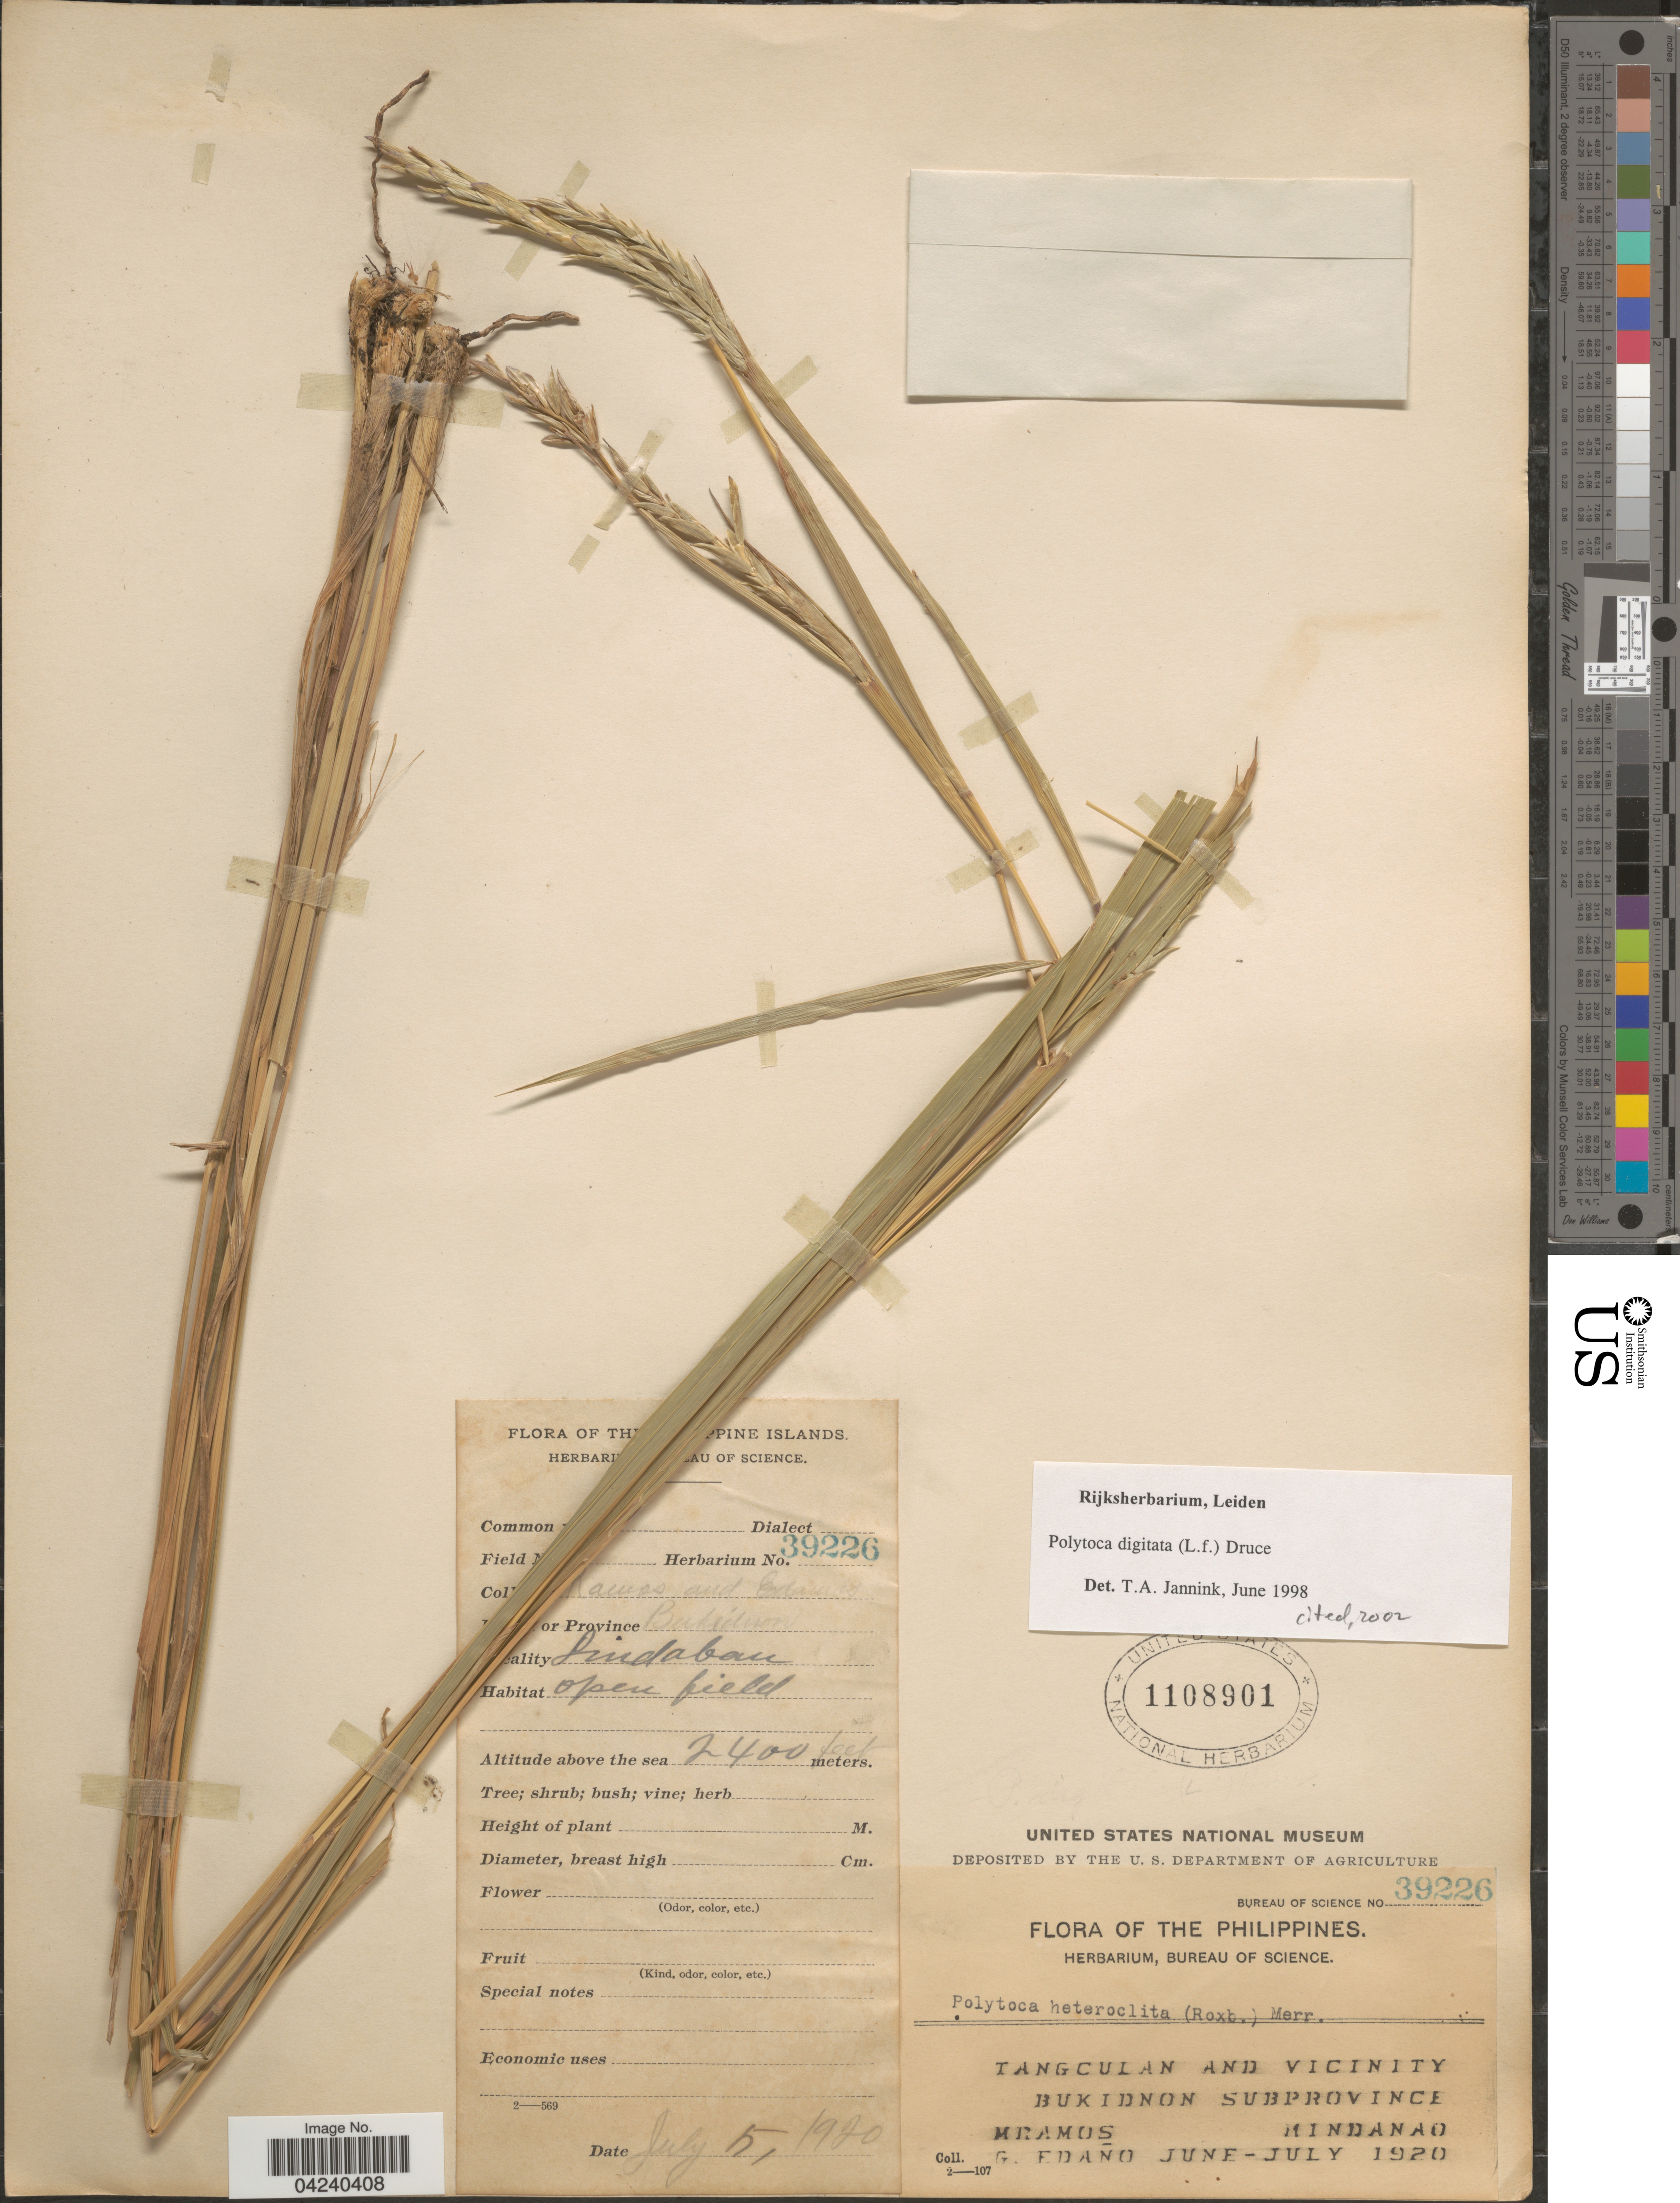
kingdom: Plantae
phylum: Tracheophyta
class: Liliopsida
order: Poales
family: Poaceae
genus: Polytoca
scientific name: Polytoca digitata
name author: (L. f.) Druce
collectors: M. Ramos & G. Edaño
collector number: Bureau of Science 39226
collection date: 1920-06/1920-07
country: Philippines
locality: Tangculan and vicinity. Bukidnon Subprovince. Mindanao. Lindaban.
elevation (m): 732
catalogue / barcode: US 1108901